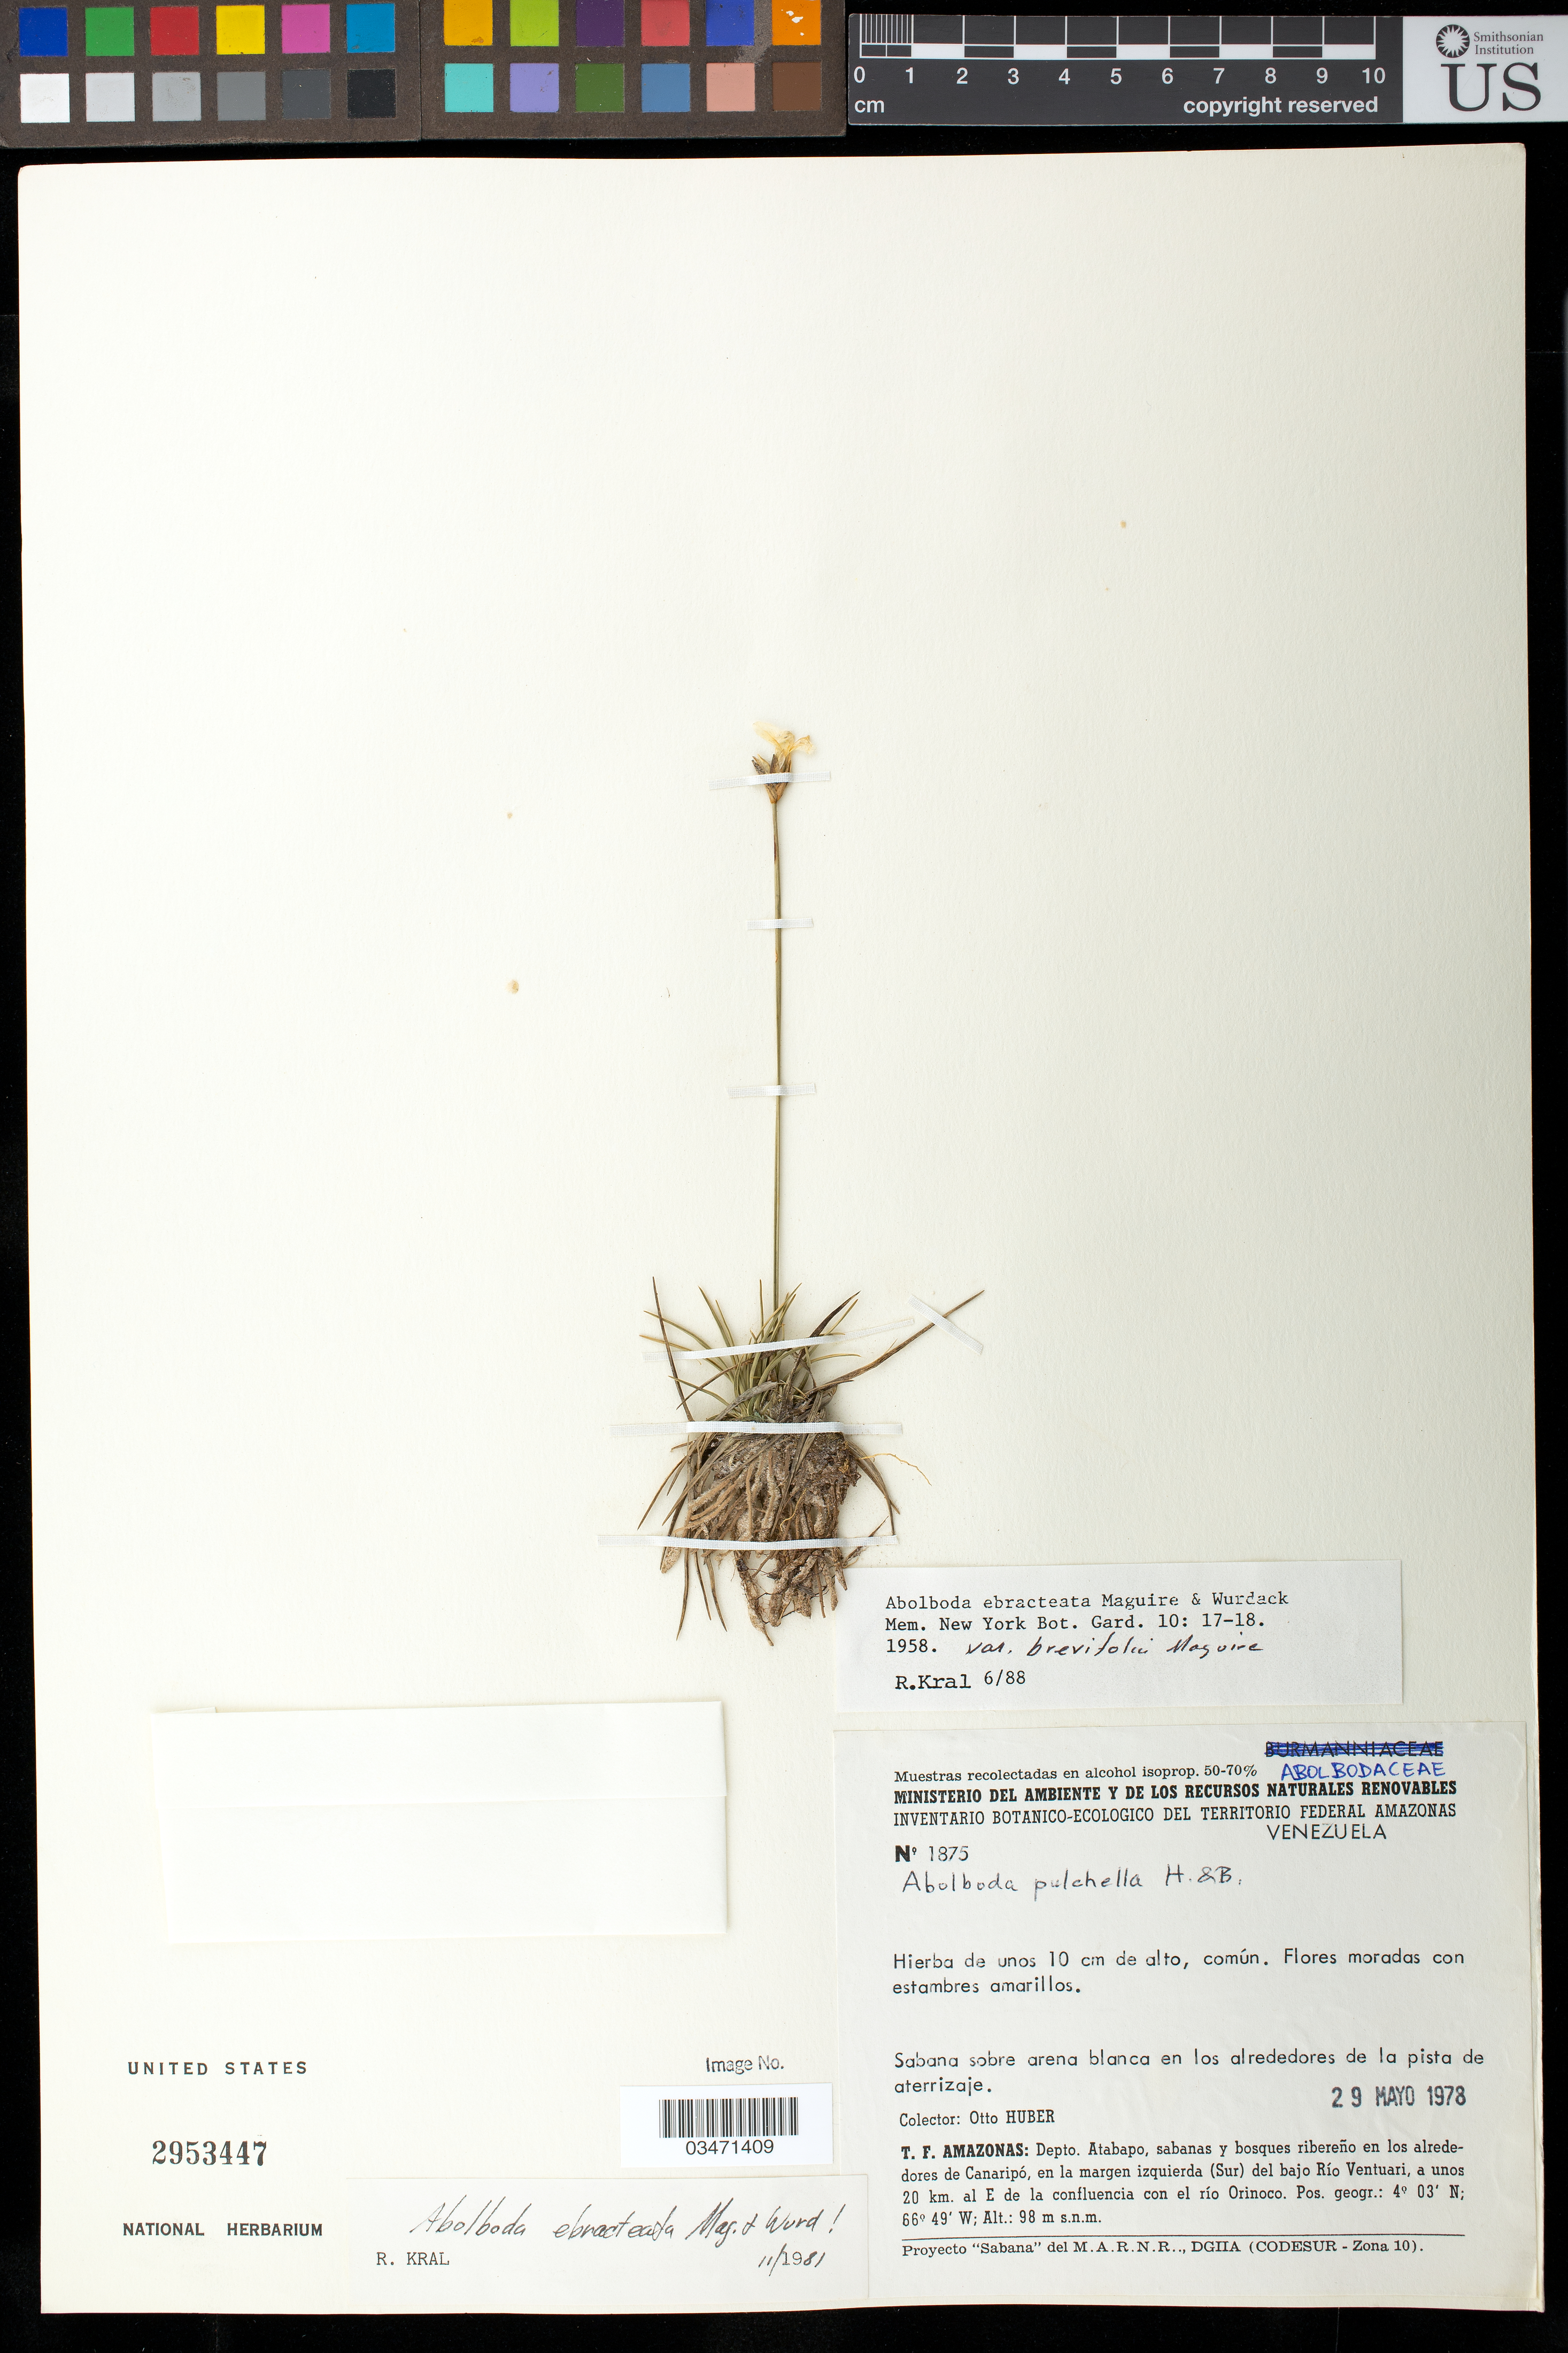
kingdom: Plantae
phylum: Tracheophyta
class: Liliopsida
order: Poales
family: Xyridaceae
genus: Abolboda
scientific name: Abolboda ebracteata var. brevifolia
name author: Maguire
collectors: O. Huber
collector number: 1875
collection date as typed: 29-May-78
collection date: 1978-05-29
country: Venezuela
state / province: Amazonas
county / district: Atabapo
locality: Canaripó, S del Bajo Río Ventuari, 20 km E de la confluencia con el Río Orinoco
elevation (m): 98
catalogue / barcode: US 2953447